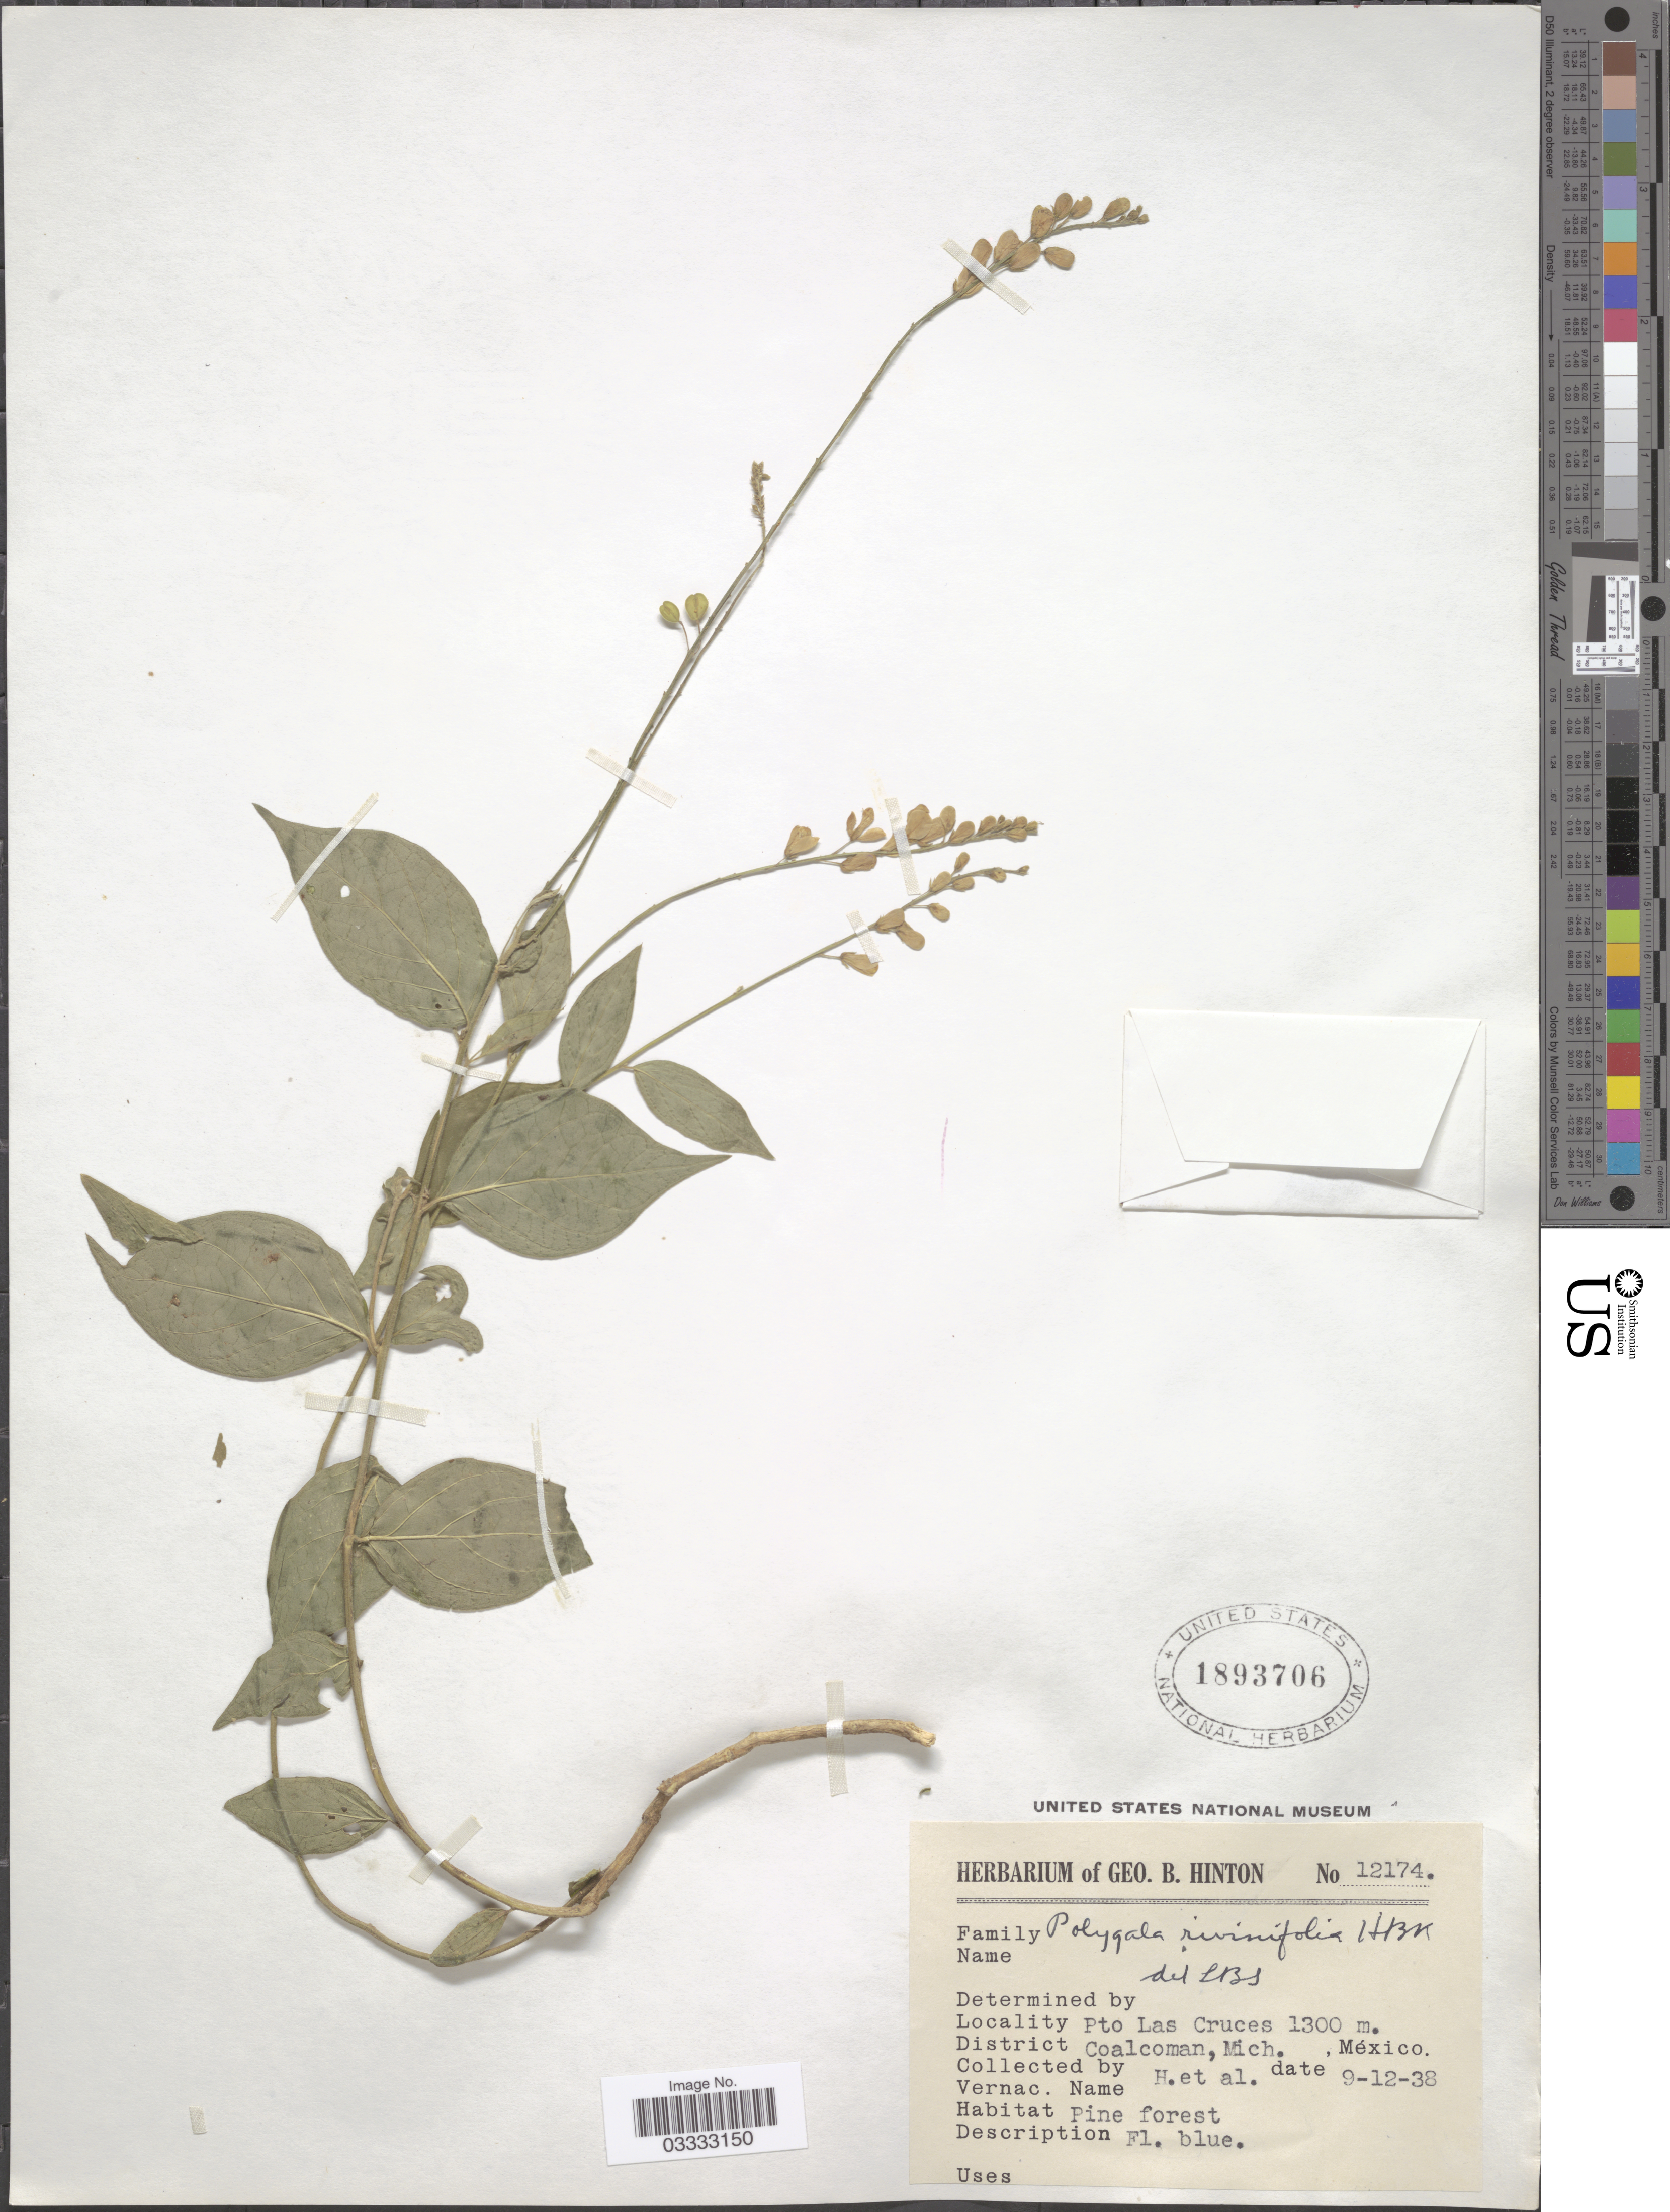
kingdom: Plantae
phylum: Tracheophyta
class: Magnoliopsida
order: Fabales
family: Polygalaceae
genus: Hebecarpa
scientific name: Hebecarpa rivinifolia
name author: (Kunth) J.R. Abbott & J.F.B. Pastore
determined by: Strong, Mark T., (BOT), Smithsonian Institution - National Museum of Natural History (UNITED STATES)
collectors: G. B. Hinton & et al.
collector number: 12174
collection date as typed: Transcribed d/m/y: 9/12/38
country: Mexico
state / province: Michoacán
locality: Pto Las Cruces. District Coalcoman.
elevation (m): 1300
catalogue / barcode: US 1893706